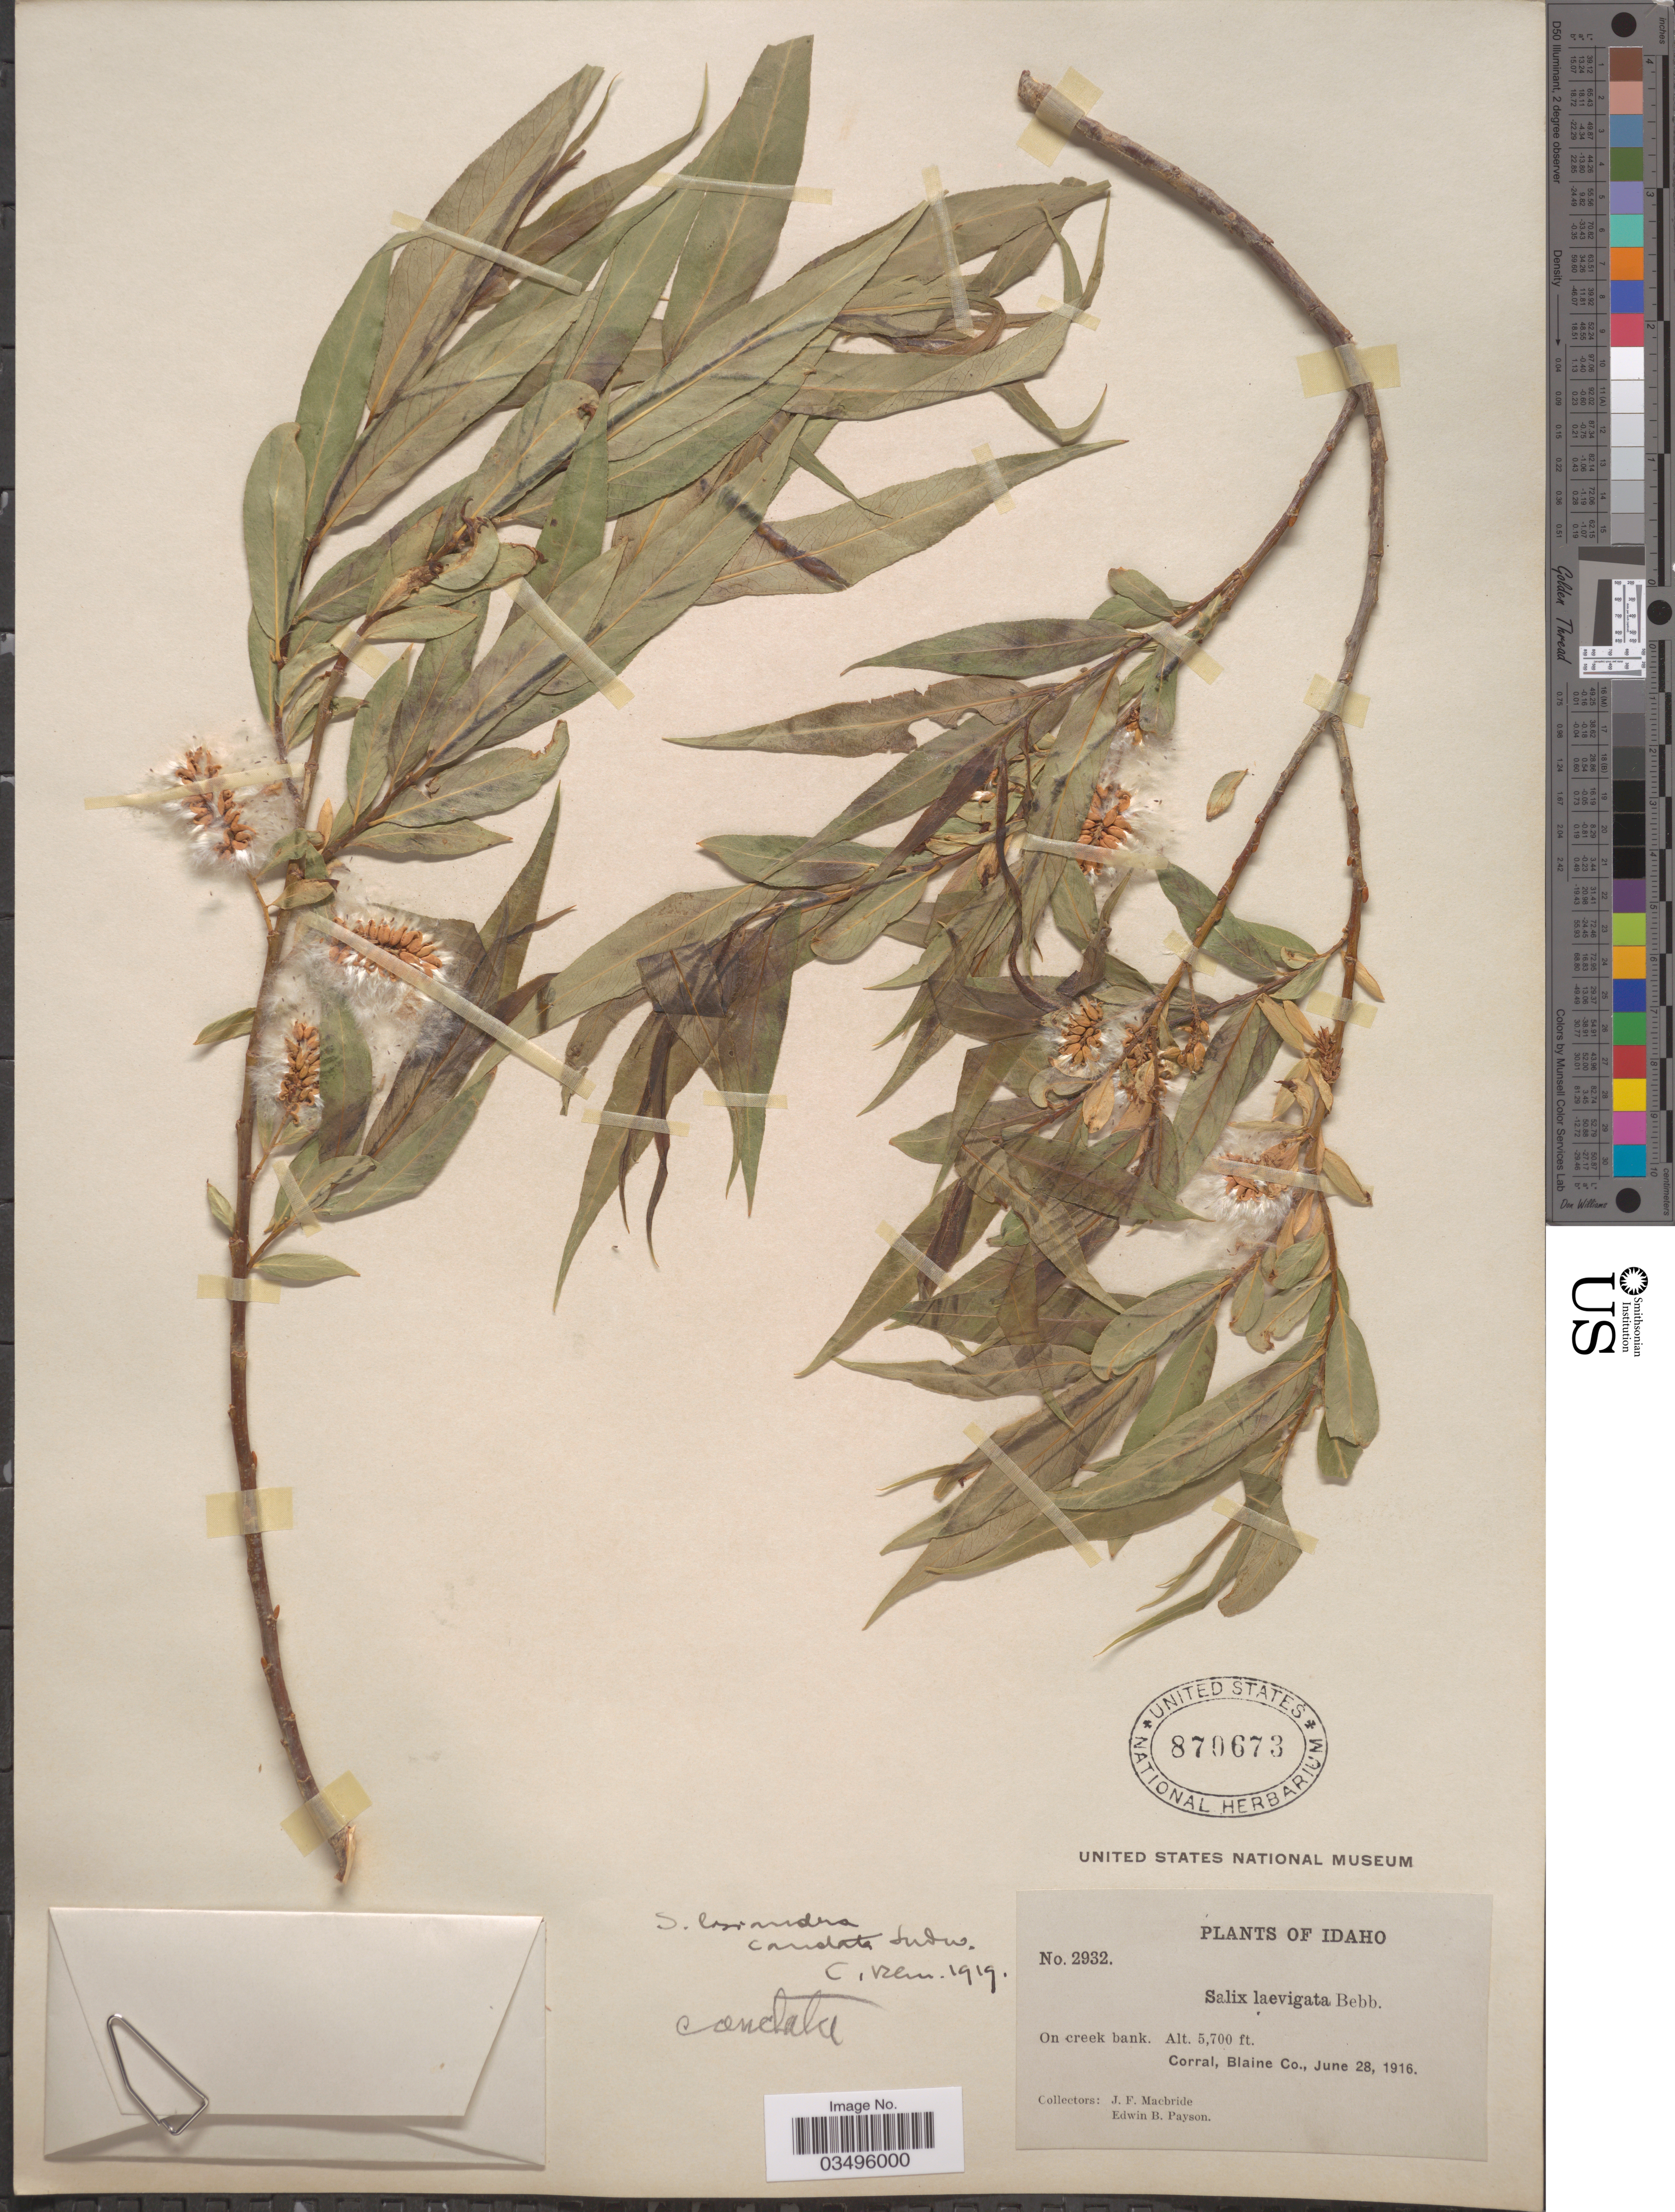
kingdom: Plantae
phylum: Tracheophyta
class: Magnoliopsida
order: Malpighiales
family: Salicaceae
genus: Salix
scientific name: Salix caudata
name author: A. Heller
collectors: J. F. Macbride & E. B. Payson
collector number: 2932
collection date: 1916-06-28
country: United States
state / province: Idaho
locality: Corral, Blaine Co.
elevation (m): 1737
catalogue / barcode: US 870673